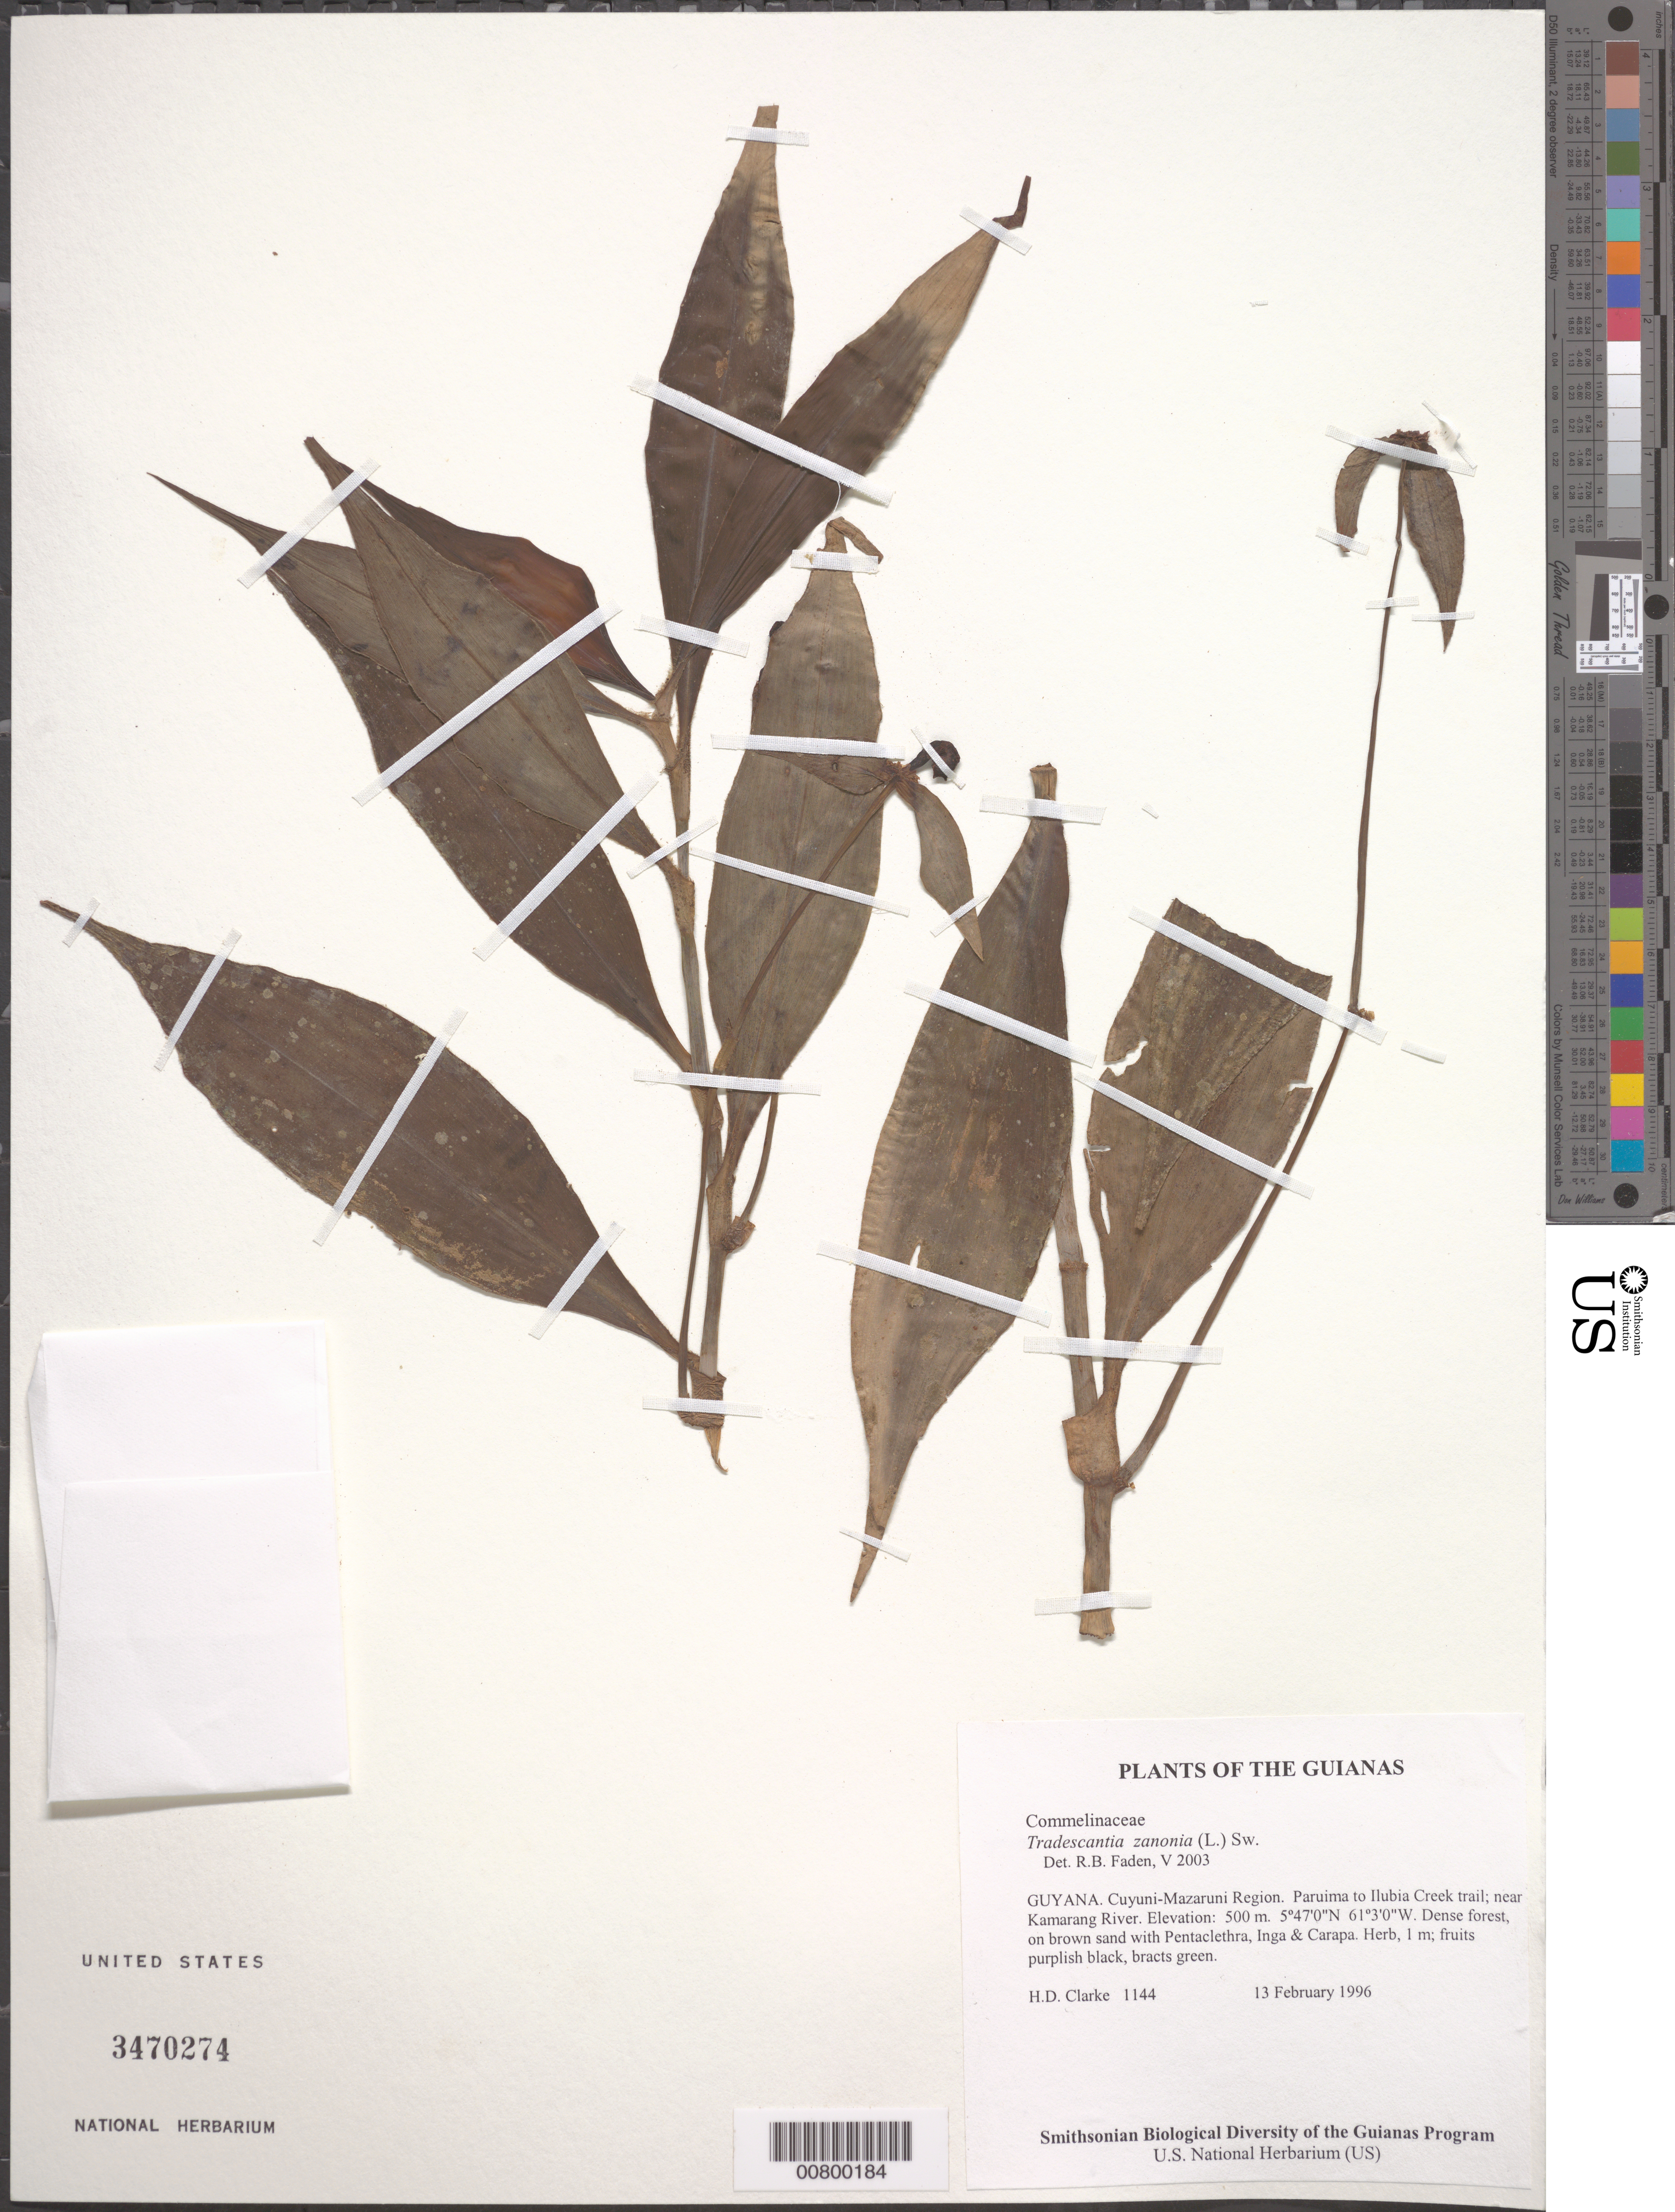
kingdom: Plantae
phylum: Tracheophyta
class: Liliopsida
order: Commelinales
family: Commelinaceae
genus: Tradescantia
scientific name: Tradescantia zanonia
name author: (L.) Sw.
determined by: Faden, Robert B., (US), Smithsonian Institution - National Museum of Natural History (UNITED STATES)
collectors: H. D. Clarke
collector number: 1144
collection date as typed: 13 February 1996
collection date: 1996-02-13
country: Guyana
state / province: Cuyuni-Mazaruni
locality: Paruima to Ilubia Creek trail; near Kamarang River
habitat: Dense forest, on brown sand with Pentaclethra, Inga & Carapa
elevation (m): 500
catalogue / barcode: US 3470274